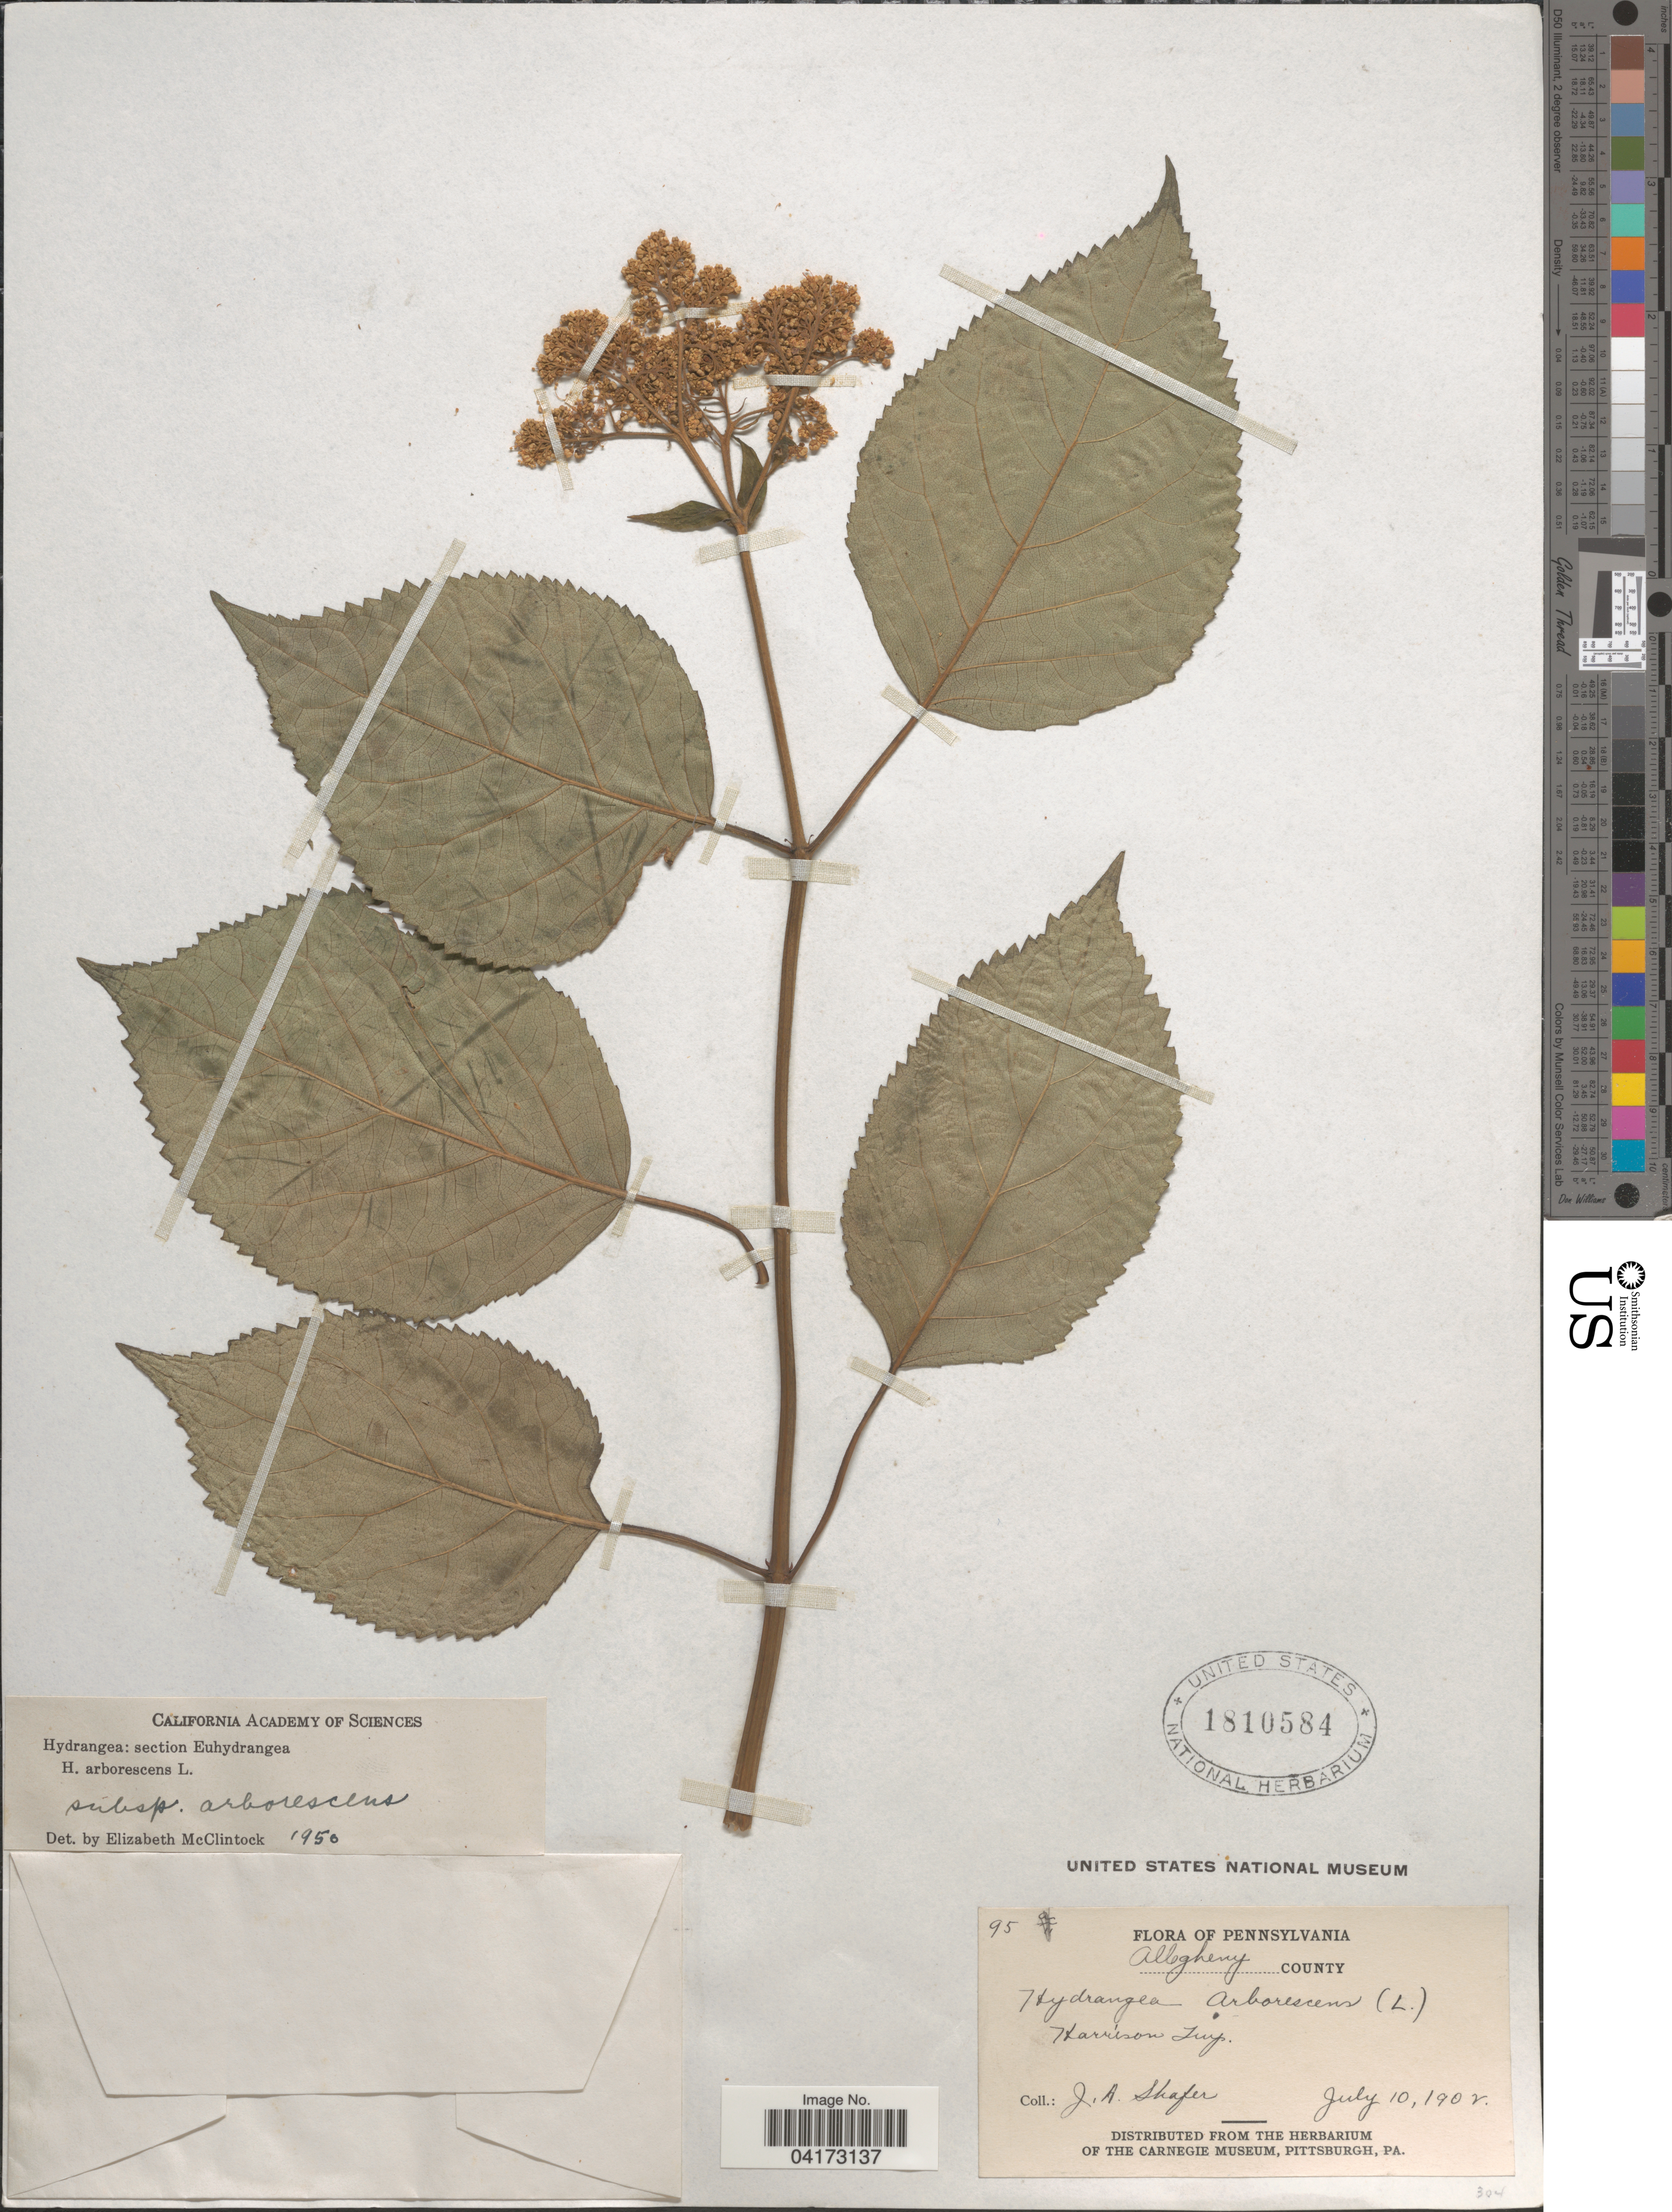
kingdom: Plantae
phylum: Tracheophyta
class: Magnoliopsida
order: Cornales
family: Hydrangeaceae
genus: Hydrangea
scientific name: Hydrangea arborescens subsp. arborescens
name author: L.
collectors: J. A. Shafer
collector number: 95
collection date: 1902-07-10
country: United States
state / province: Pennsylvania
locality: Allegheny County. Harrison Twp.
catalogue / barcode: US 1810584